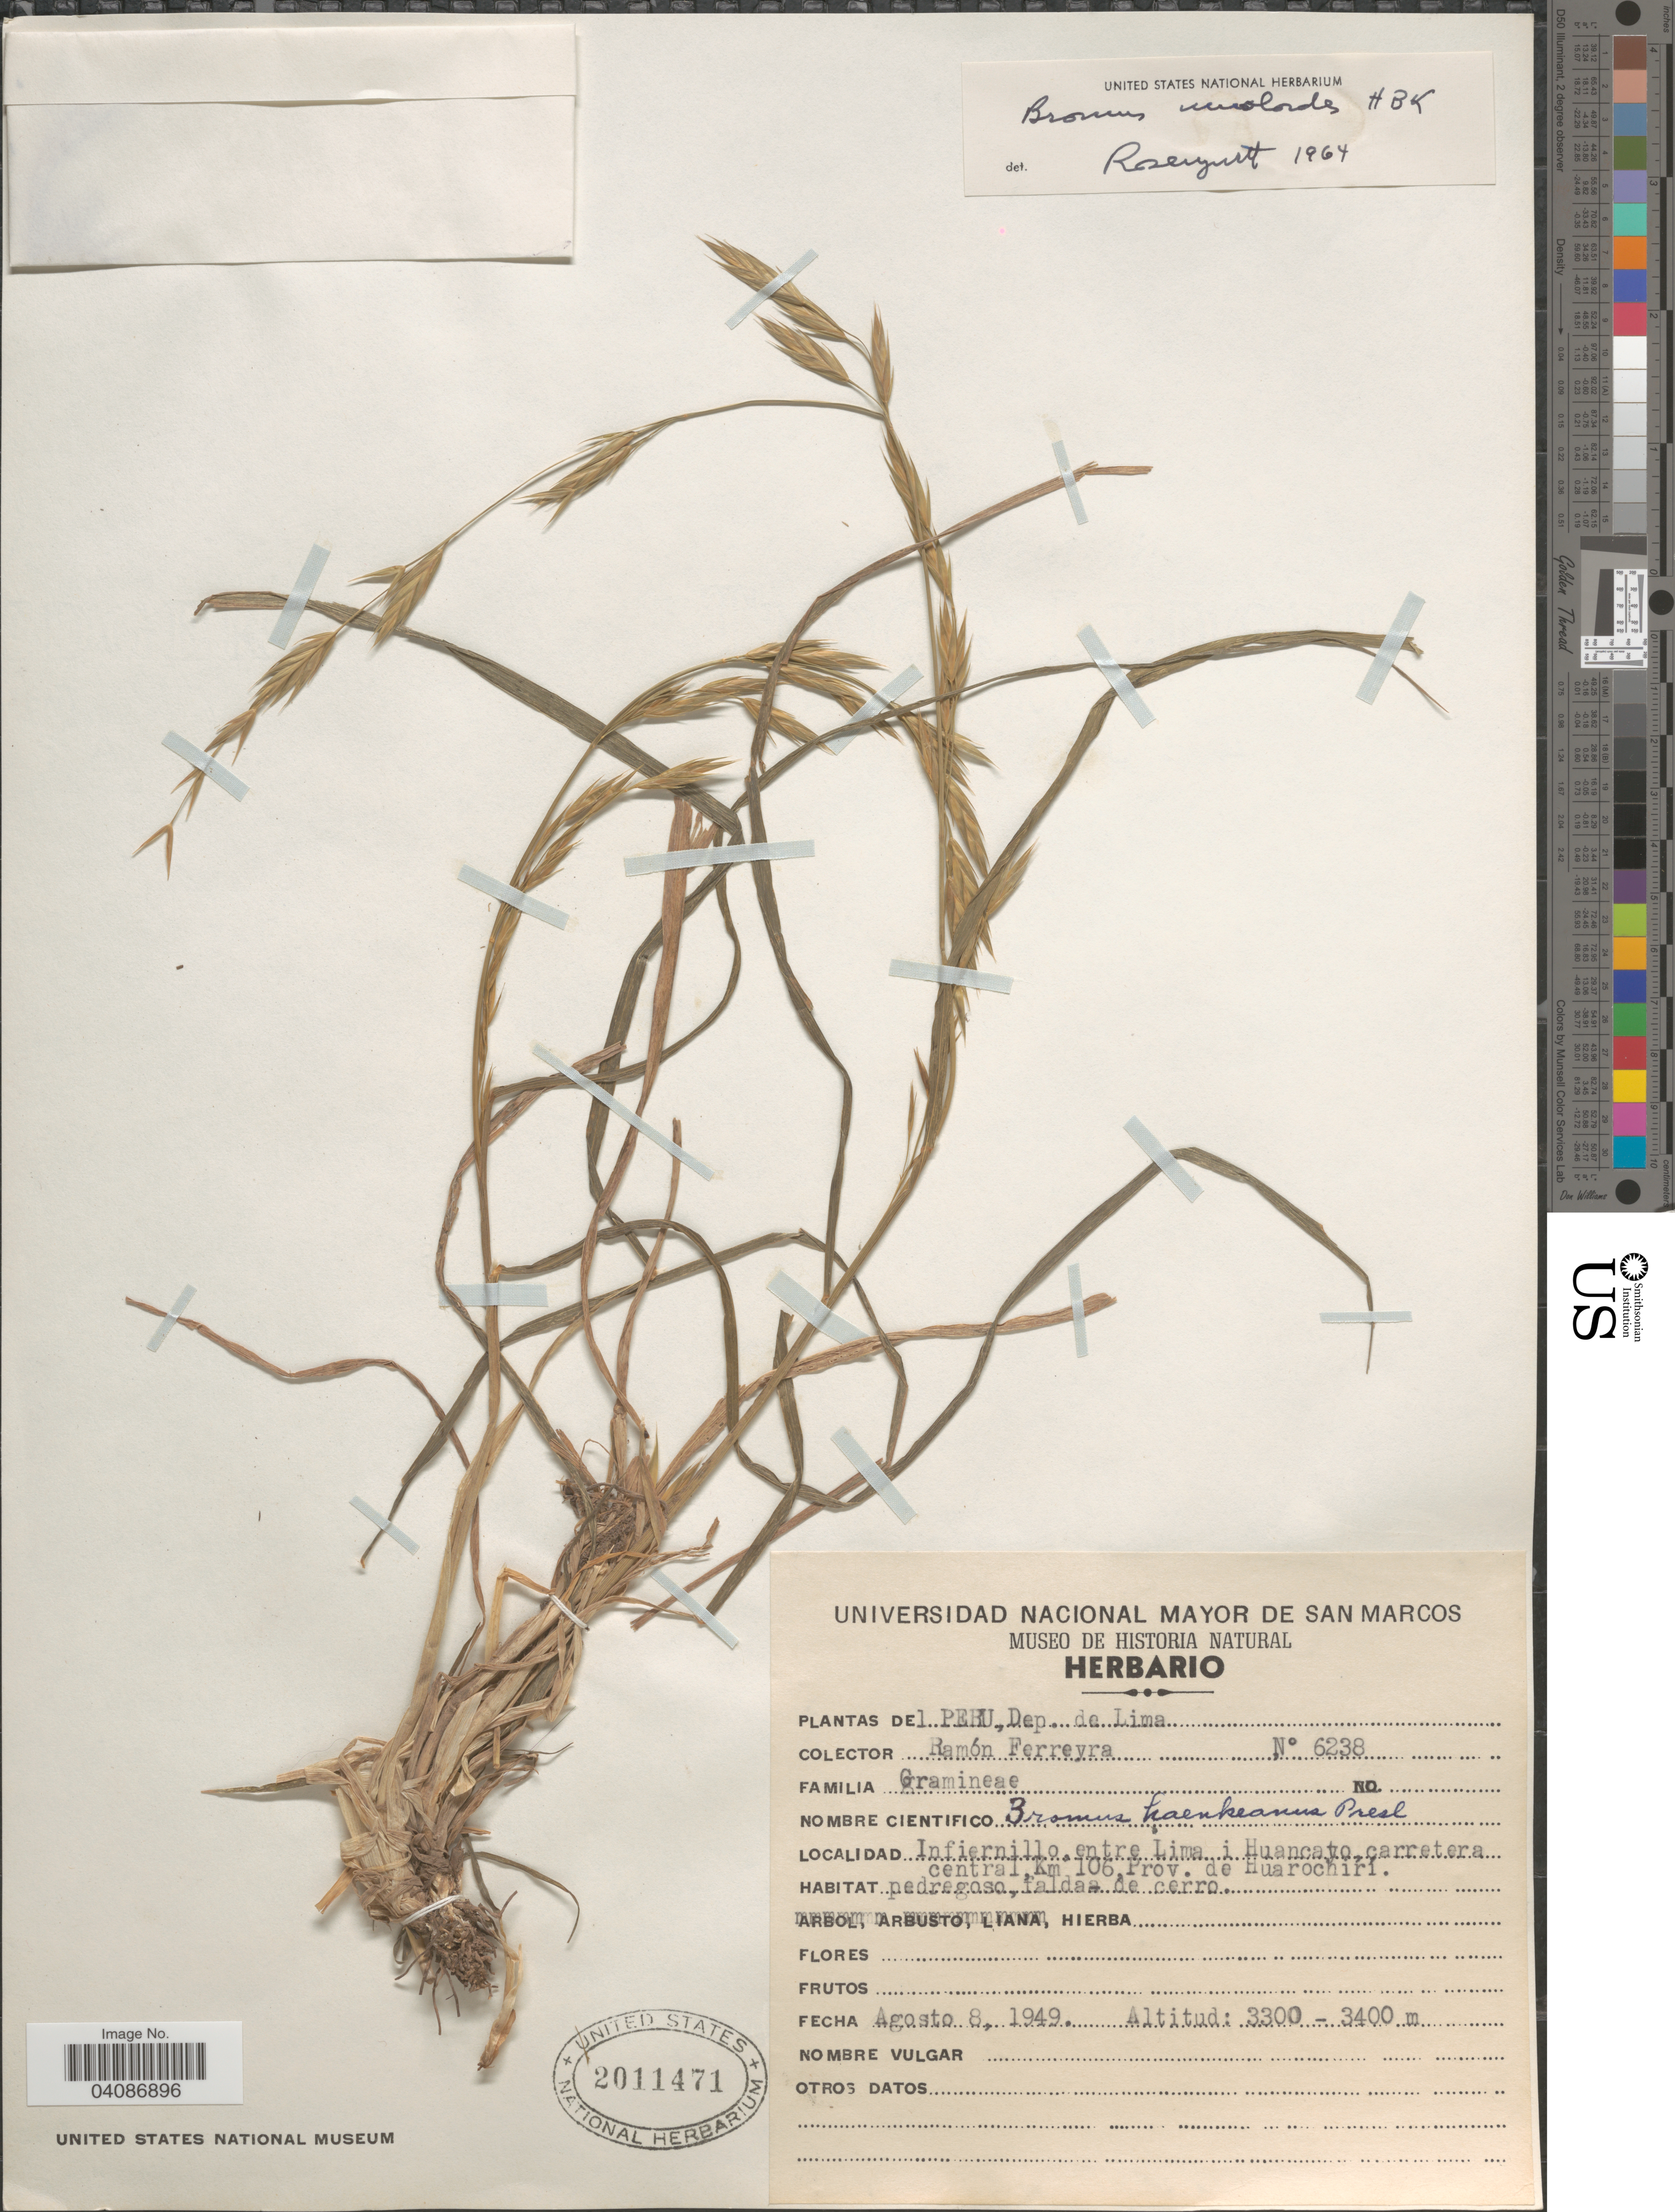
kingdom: Plantae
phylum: Tracheophyta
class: Liliopsida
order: Poales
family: Poaceae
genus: Bromus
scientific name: Bromus catharticus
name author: Vahl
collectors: R. A. Ferreyra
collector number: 6238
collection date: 1949-08-08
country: Peru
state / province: Lima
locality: Dep. de Lima. Infiernillo, entre Lima i Huancayo, carretera central, Km. 106, Prov. de Huarochiri.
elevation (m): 3300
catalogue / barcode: US 2011471